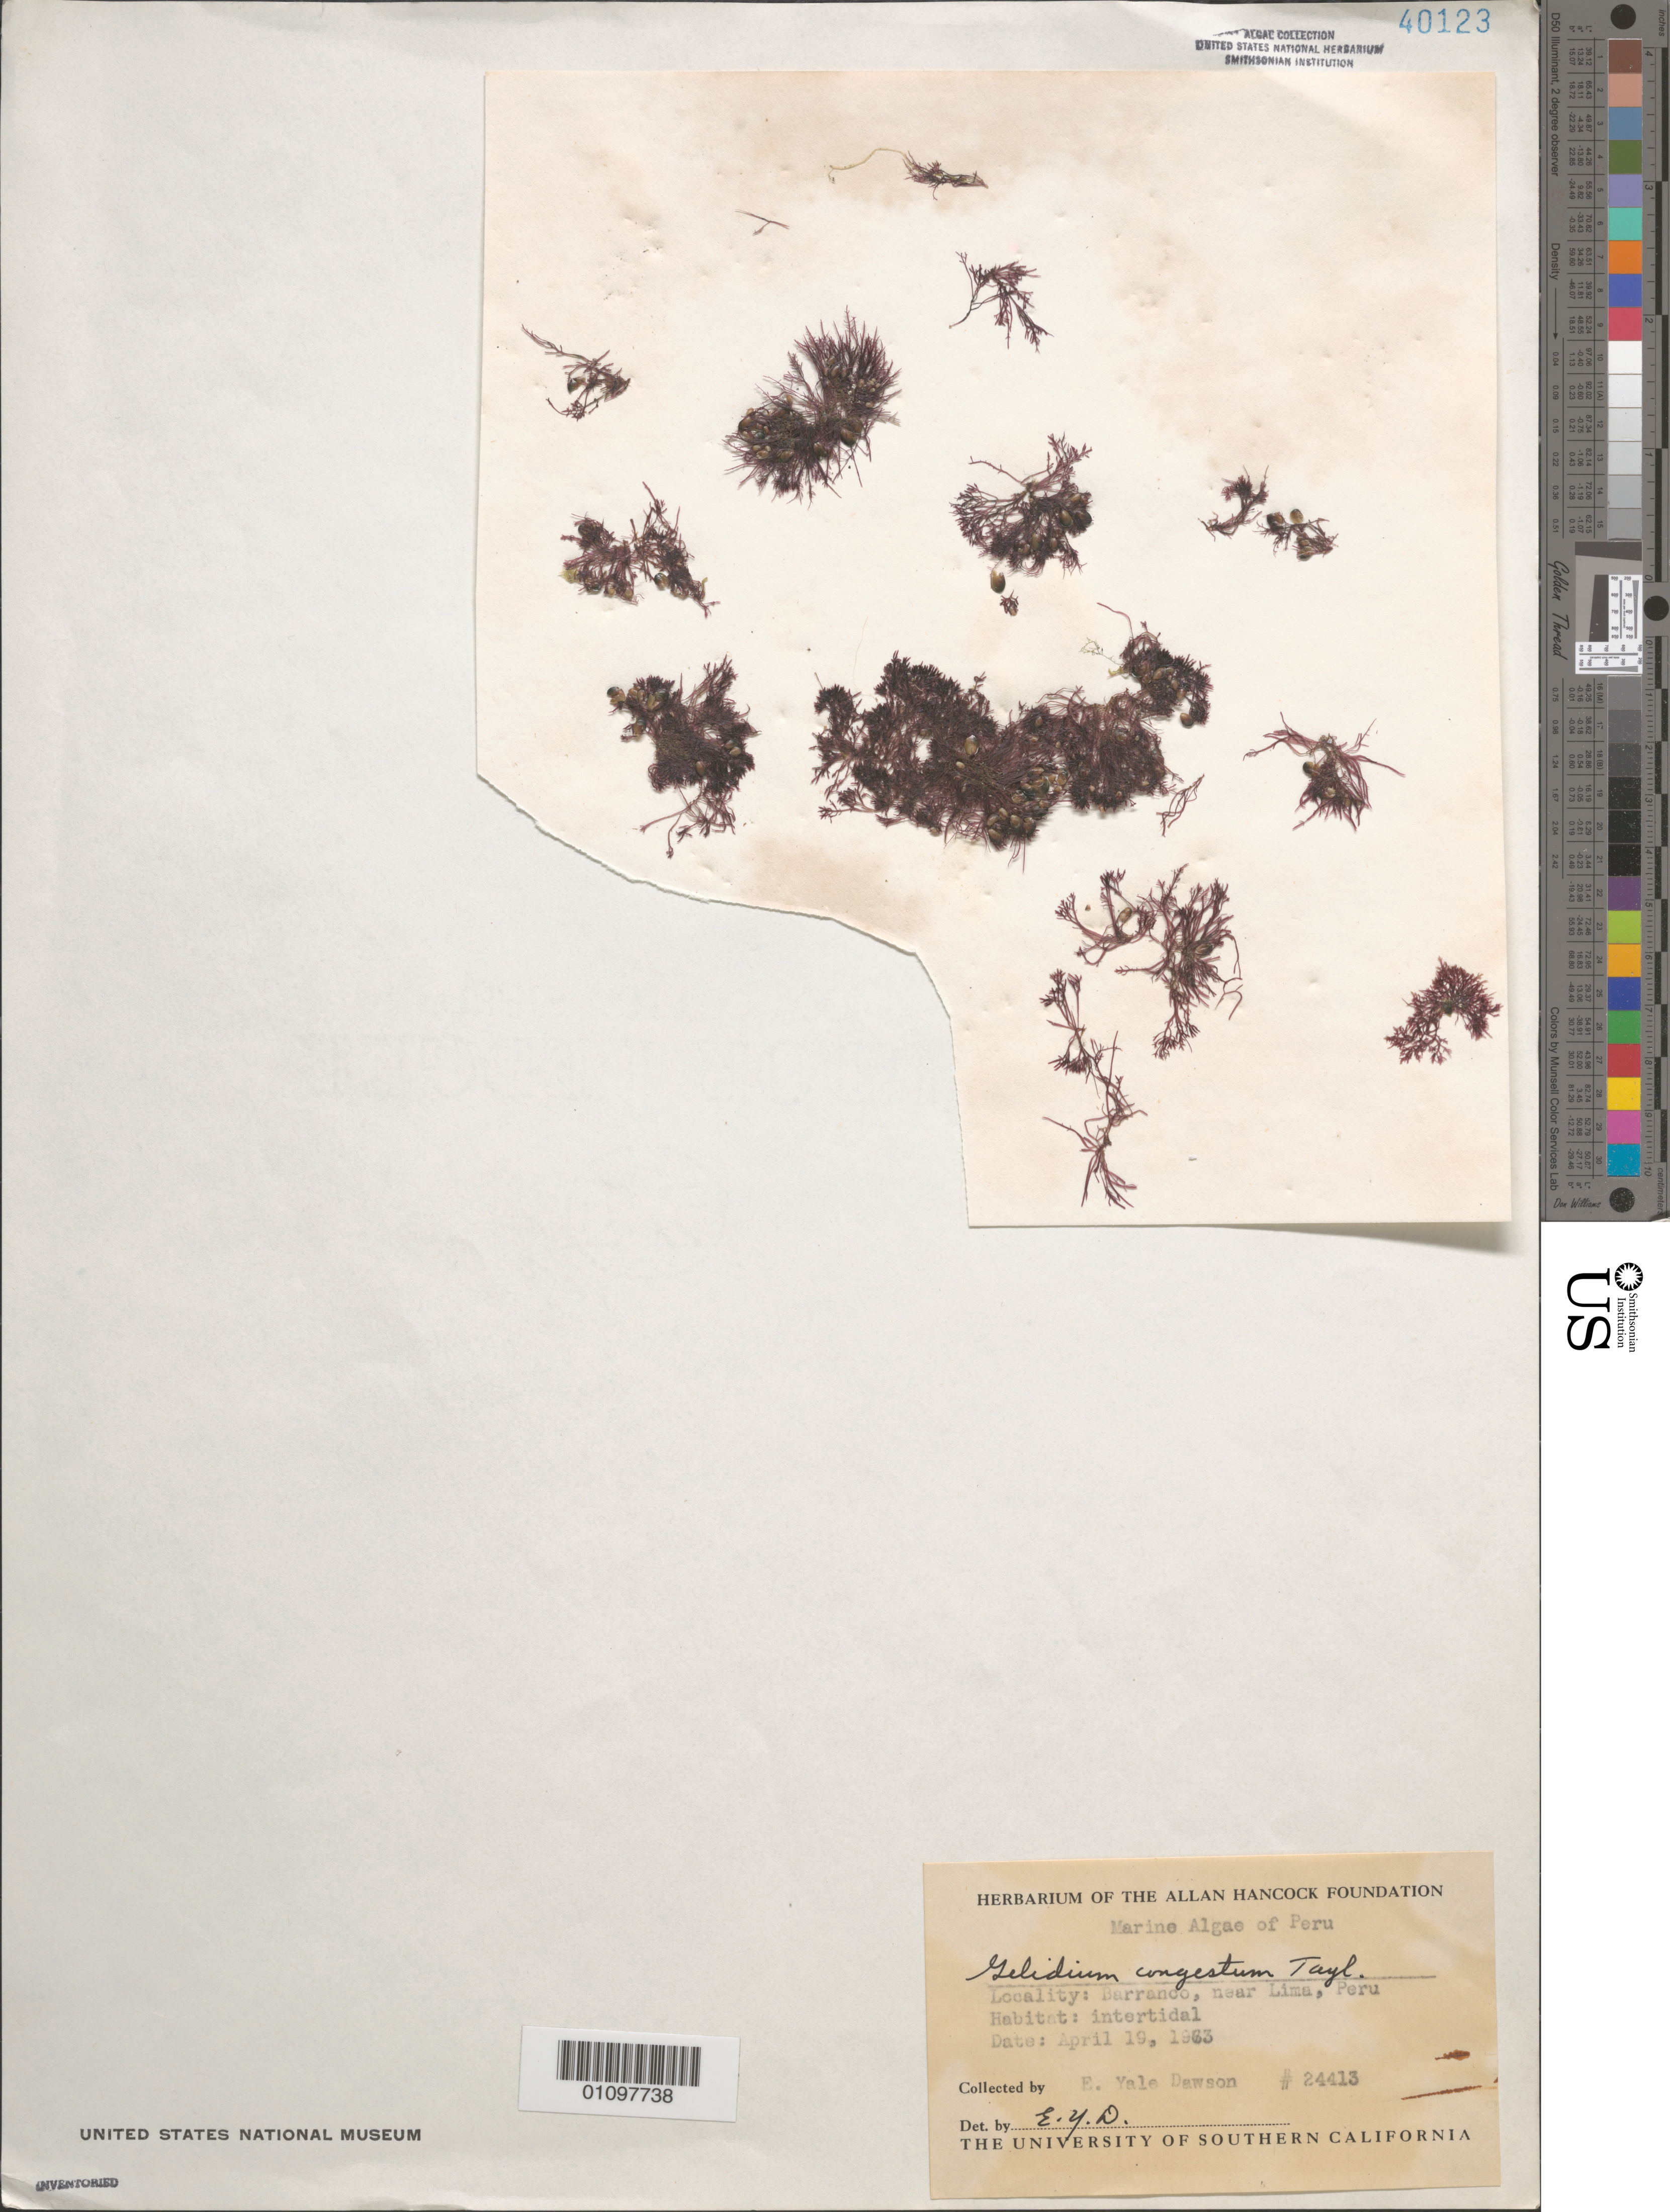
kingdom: Plantae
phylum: Rhodophyta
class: Florideophyceae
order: Gelidiales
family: Gelidiaceae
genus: Gelidium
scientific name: Gelidium congestum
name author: W.R. Taylor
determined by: Dawson, E. Y.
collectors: E. Y. Dawson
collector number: EYD 24413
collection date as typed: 19 Apr 1963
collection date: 1963-04-19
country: Peru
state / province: Lima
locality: Barranco, near Lima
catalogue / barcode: US 40123